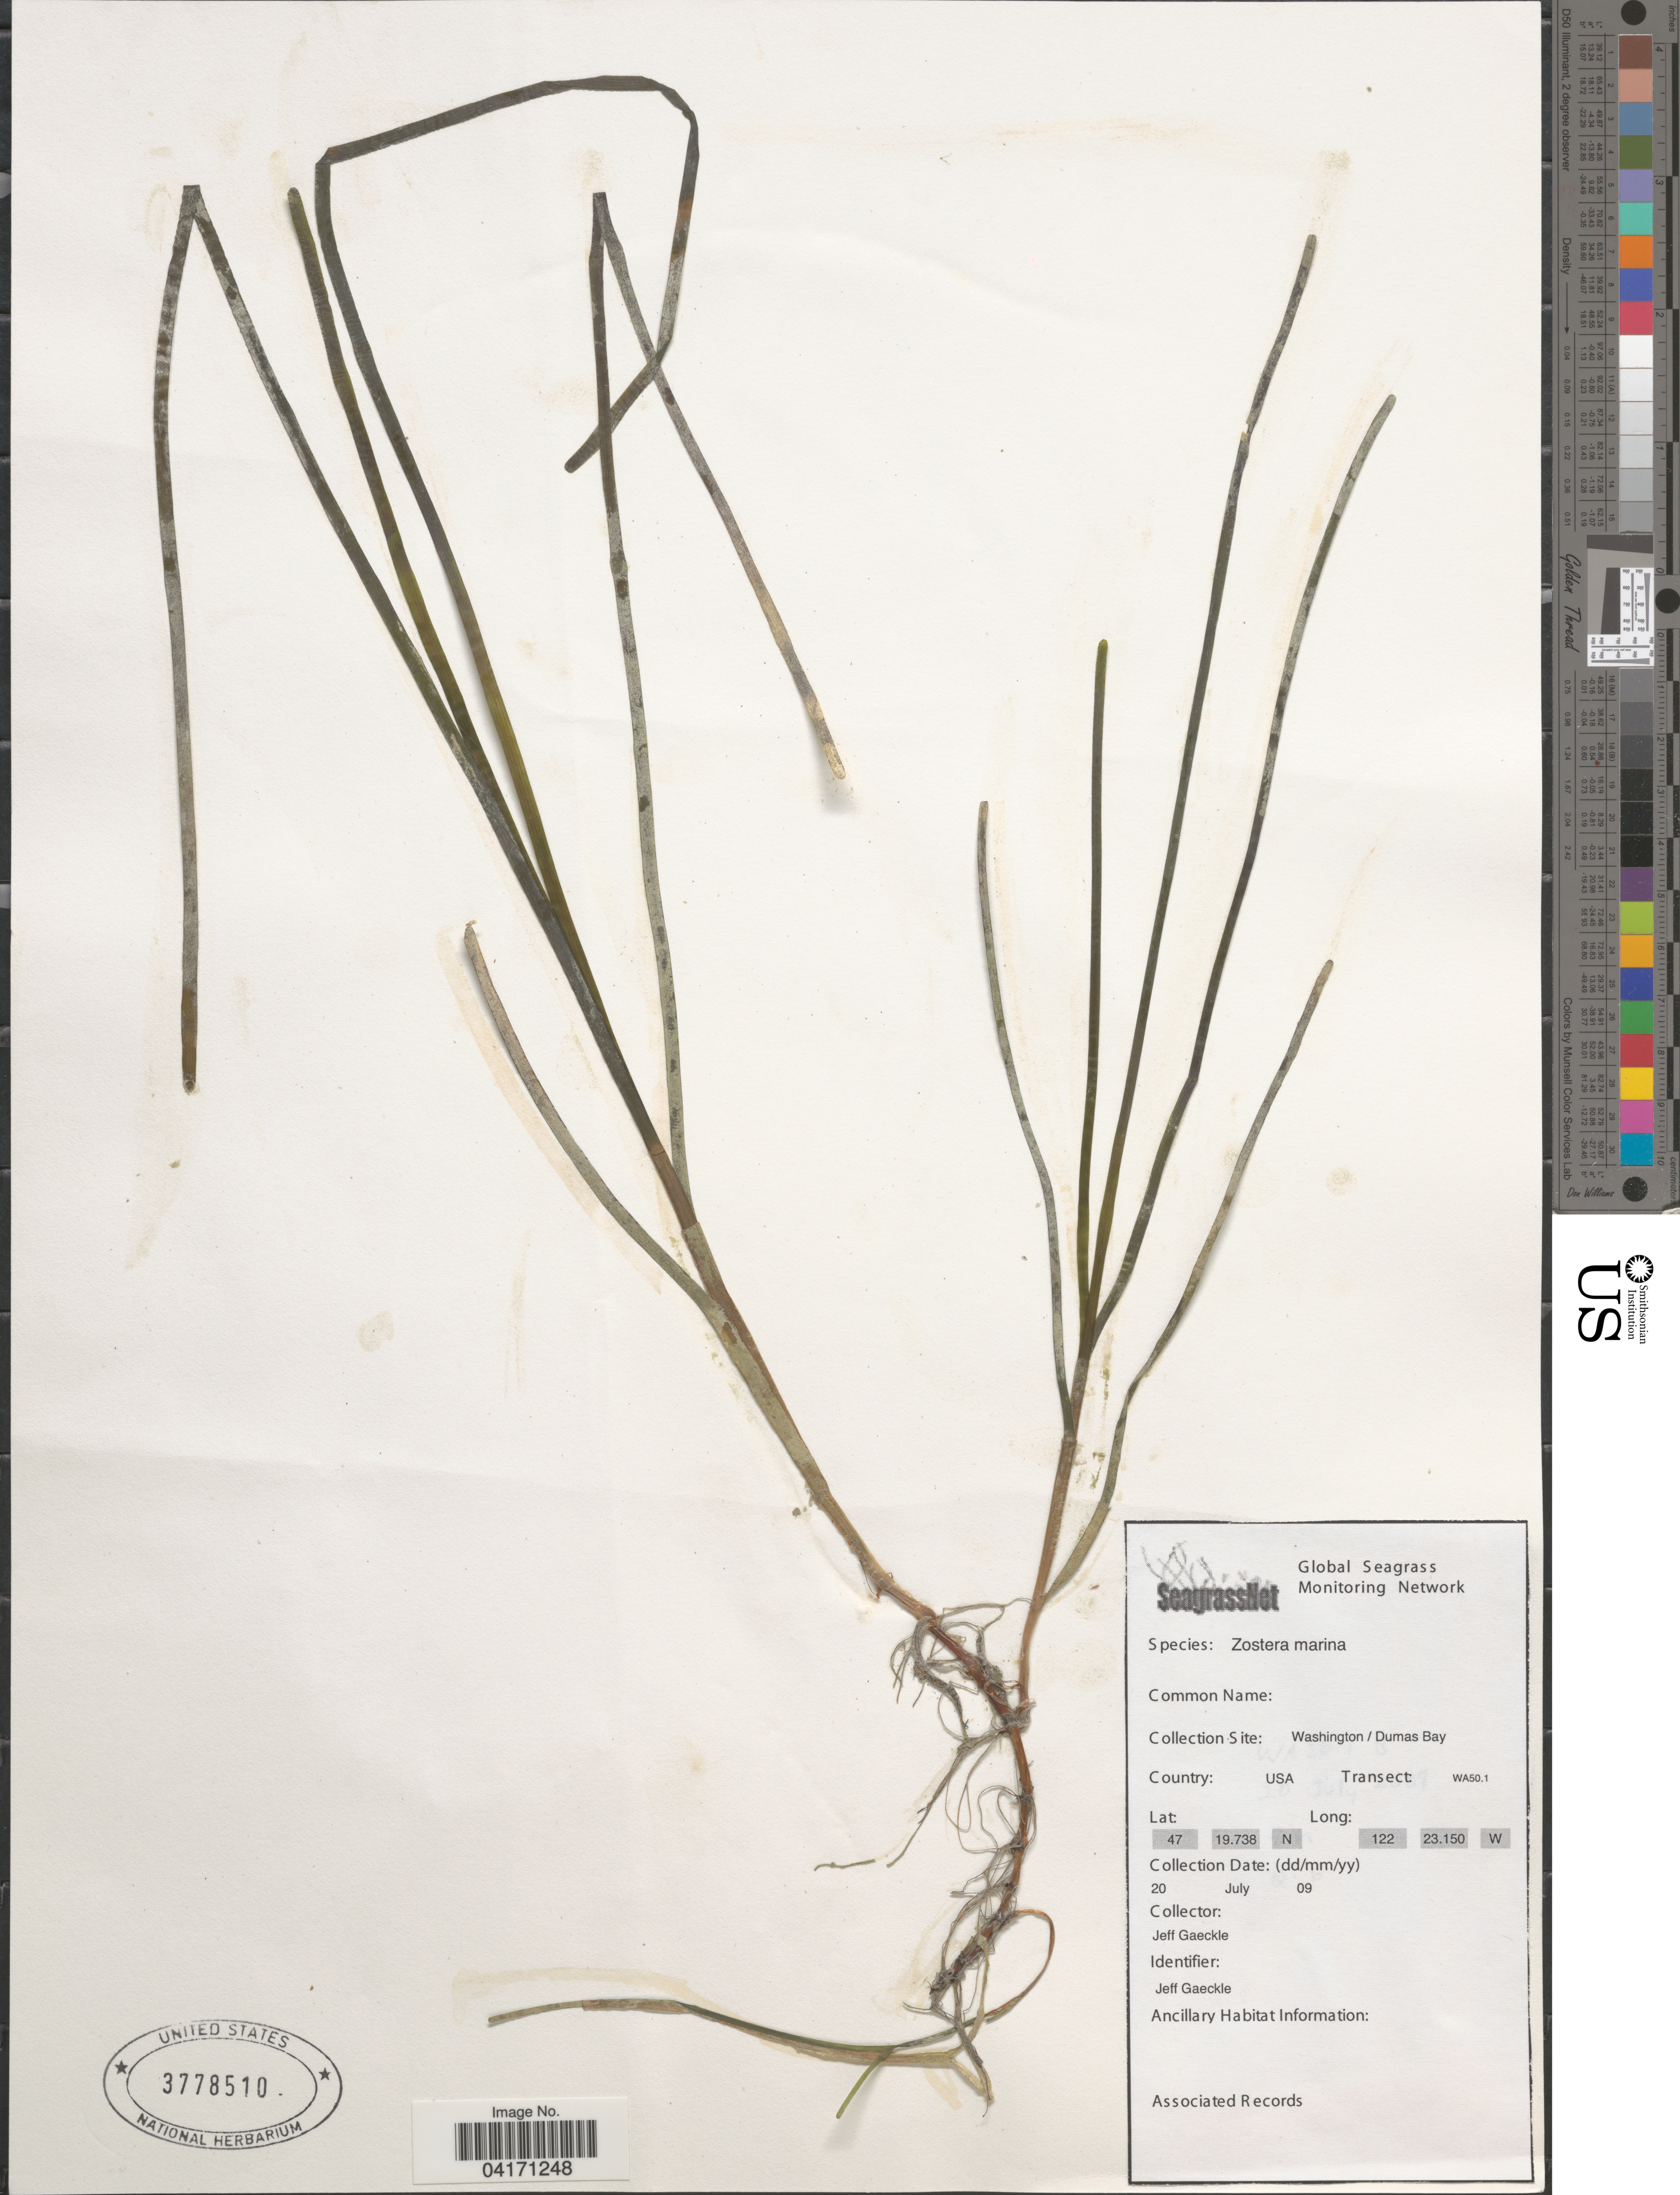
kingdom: Plantae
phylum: Tracheophyta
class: Liliopsida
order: Alismatales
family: Zosteraceae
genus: Zostera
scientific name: Zostera marina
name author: L.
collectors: J. Gaeckle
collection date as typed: Transcribed d/m/y: 20/7/9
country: United States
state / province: Washington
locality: Dumas Bay. Transect: WA50.1.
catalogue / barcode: US 3778510